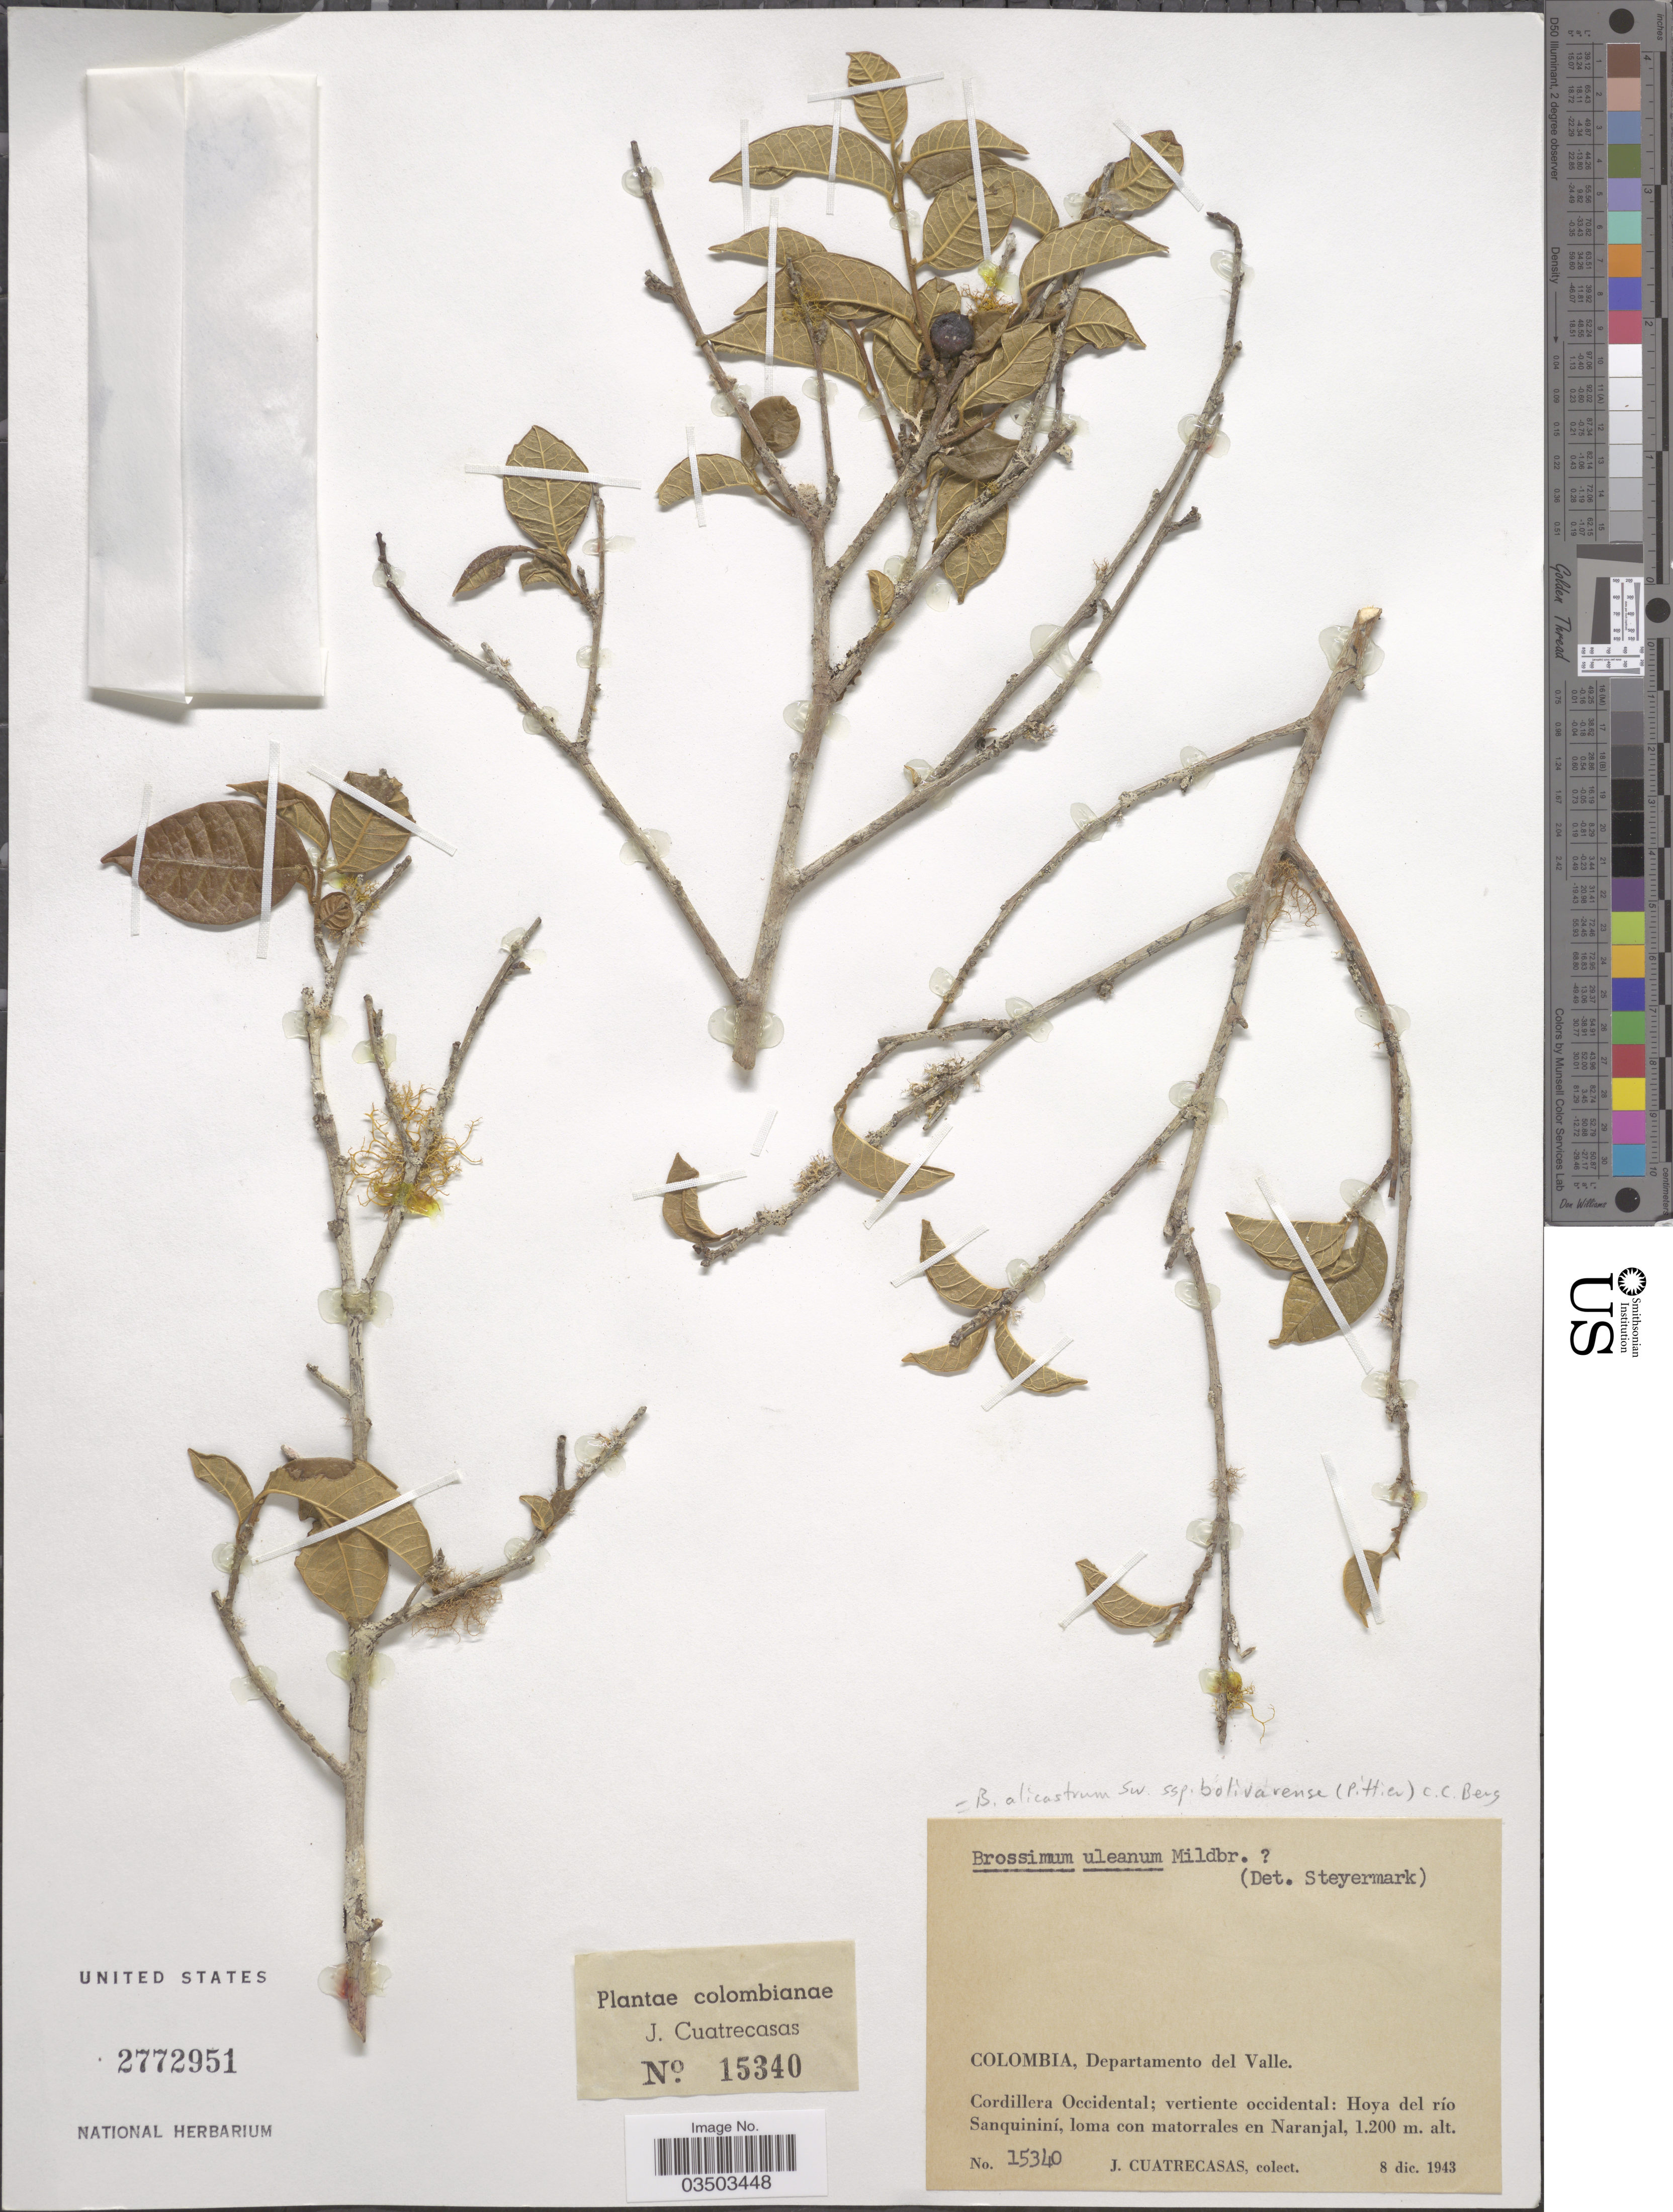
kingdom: Plantae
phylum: Tracheophyta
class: Magnoliopsida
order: Rosales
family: Moraceae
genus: Brosimum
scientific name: Brosimum alicastrum subsp. bolivarense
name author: (Pittier) C.C. Berg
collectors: J. Cuatrecasas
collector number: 15340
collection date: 1943-12-08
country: Colombia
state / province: Valle del Cauca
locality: Departamento del Valle. Cordillera Occidental; vertiente occidental: Hoya del río Sanquininí, loma con matorrales en Naranjal.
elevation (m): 1200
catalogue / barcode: US 2772951